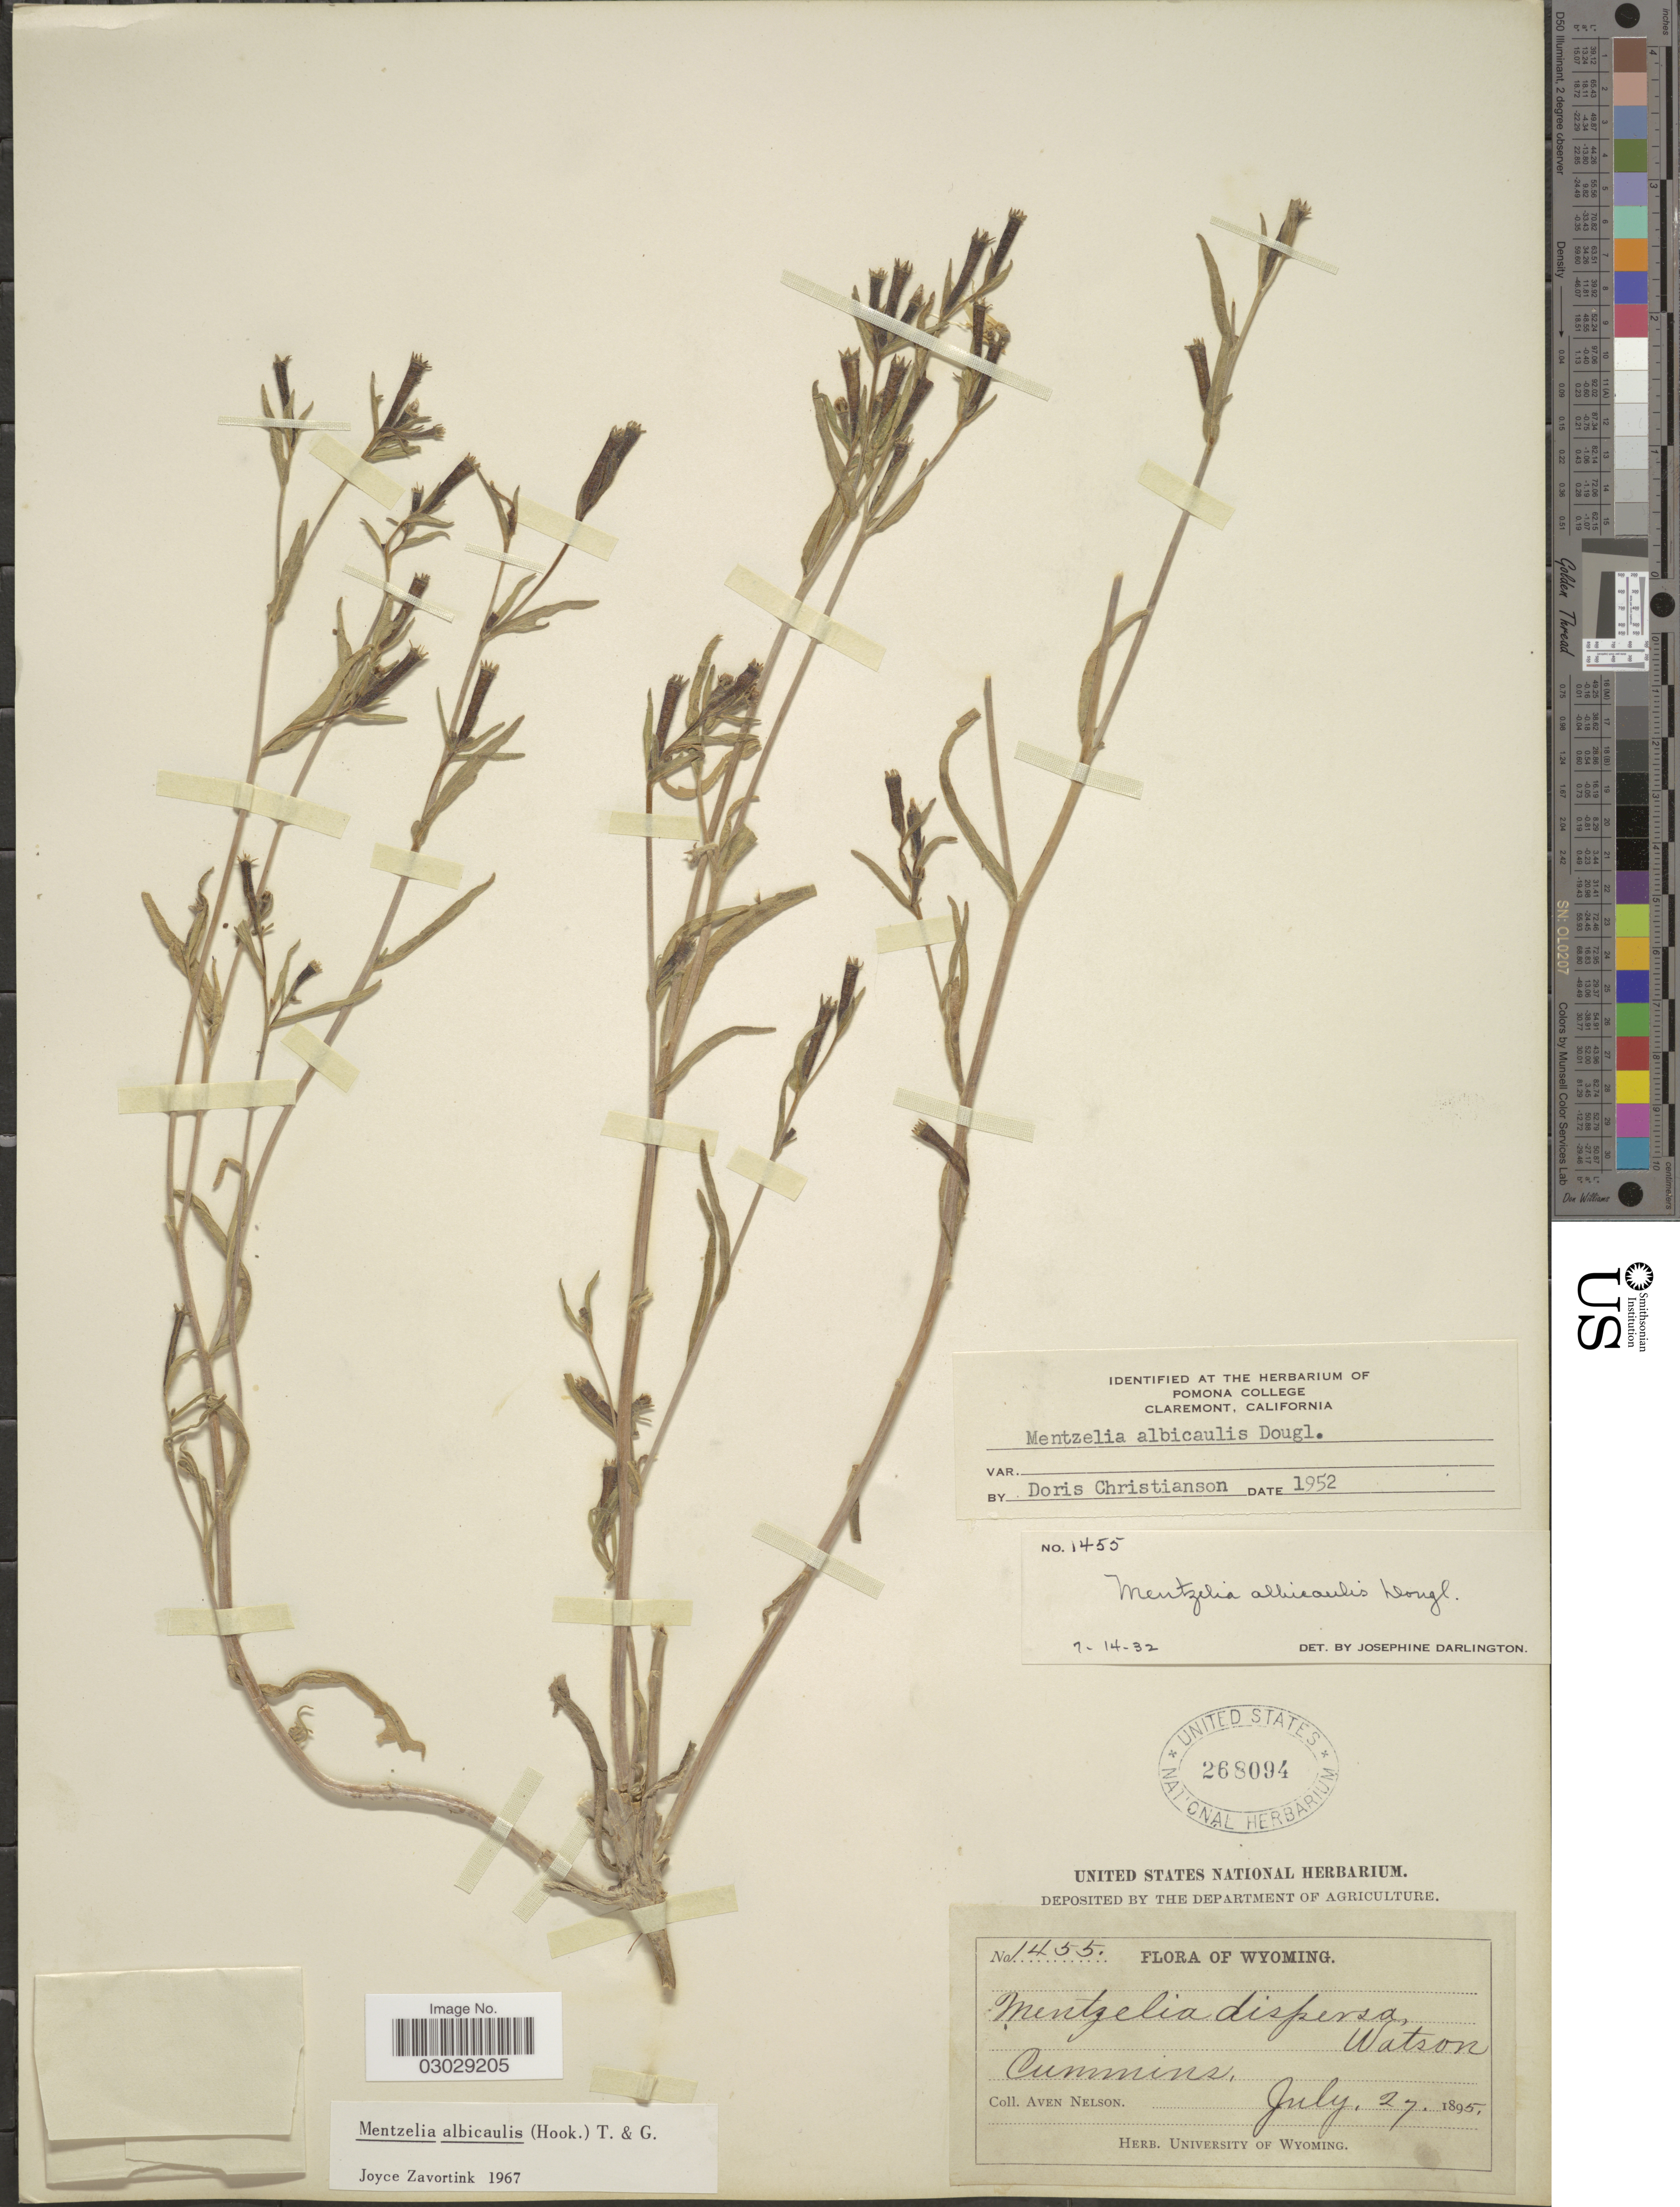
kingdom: Plantae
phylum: Tracheophyta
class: Magnoliopsida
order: Cornales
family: Loasaceae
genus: Mentzelia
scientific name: Mentzelia albicaulis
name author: (Douglas ex Hook.) Douglas ex Torr. & A. Gray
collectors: A. Nelson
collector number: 1455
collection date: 1895-07-27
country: United States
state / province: Wyoming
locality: Cummins.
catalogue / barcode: US 268094